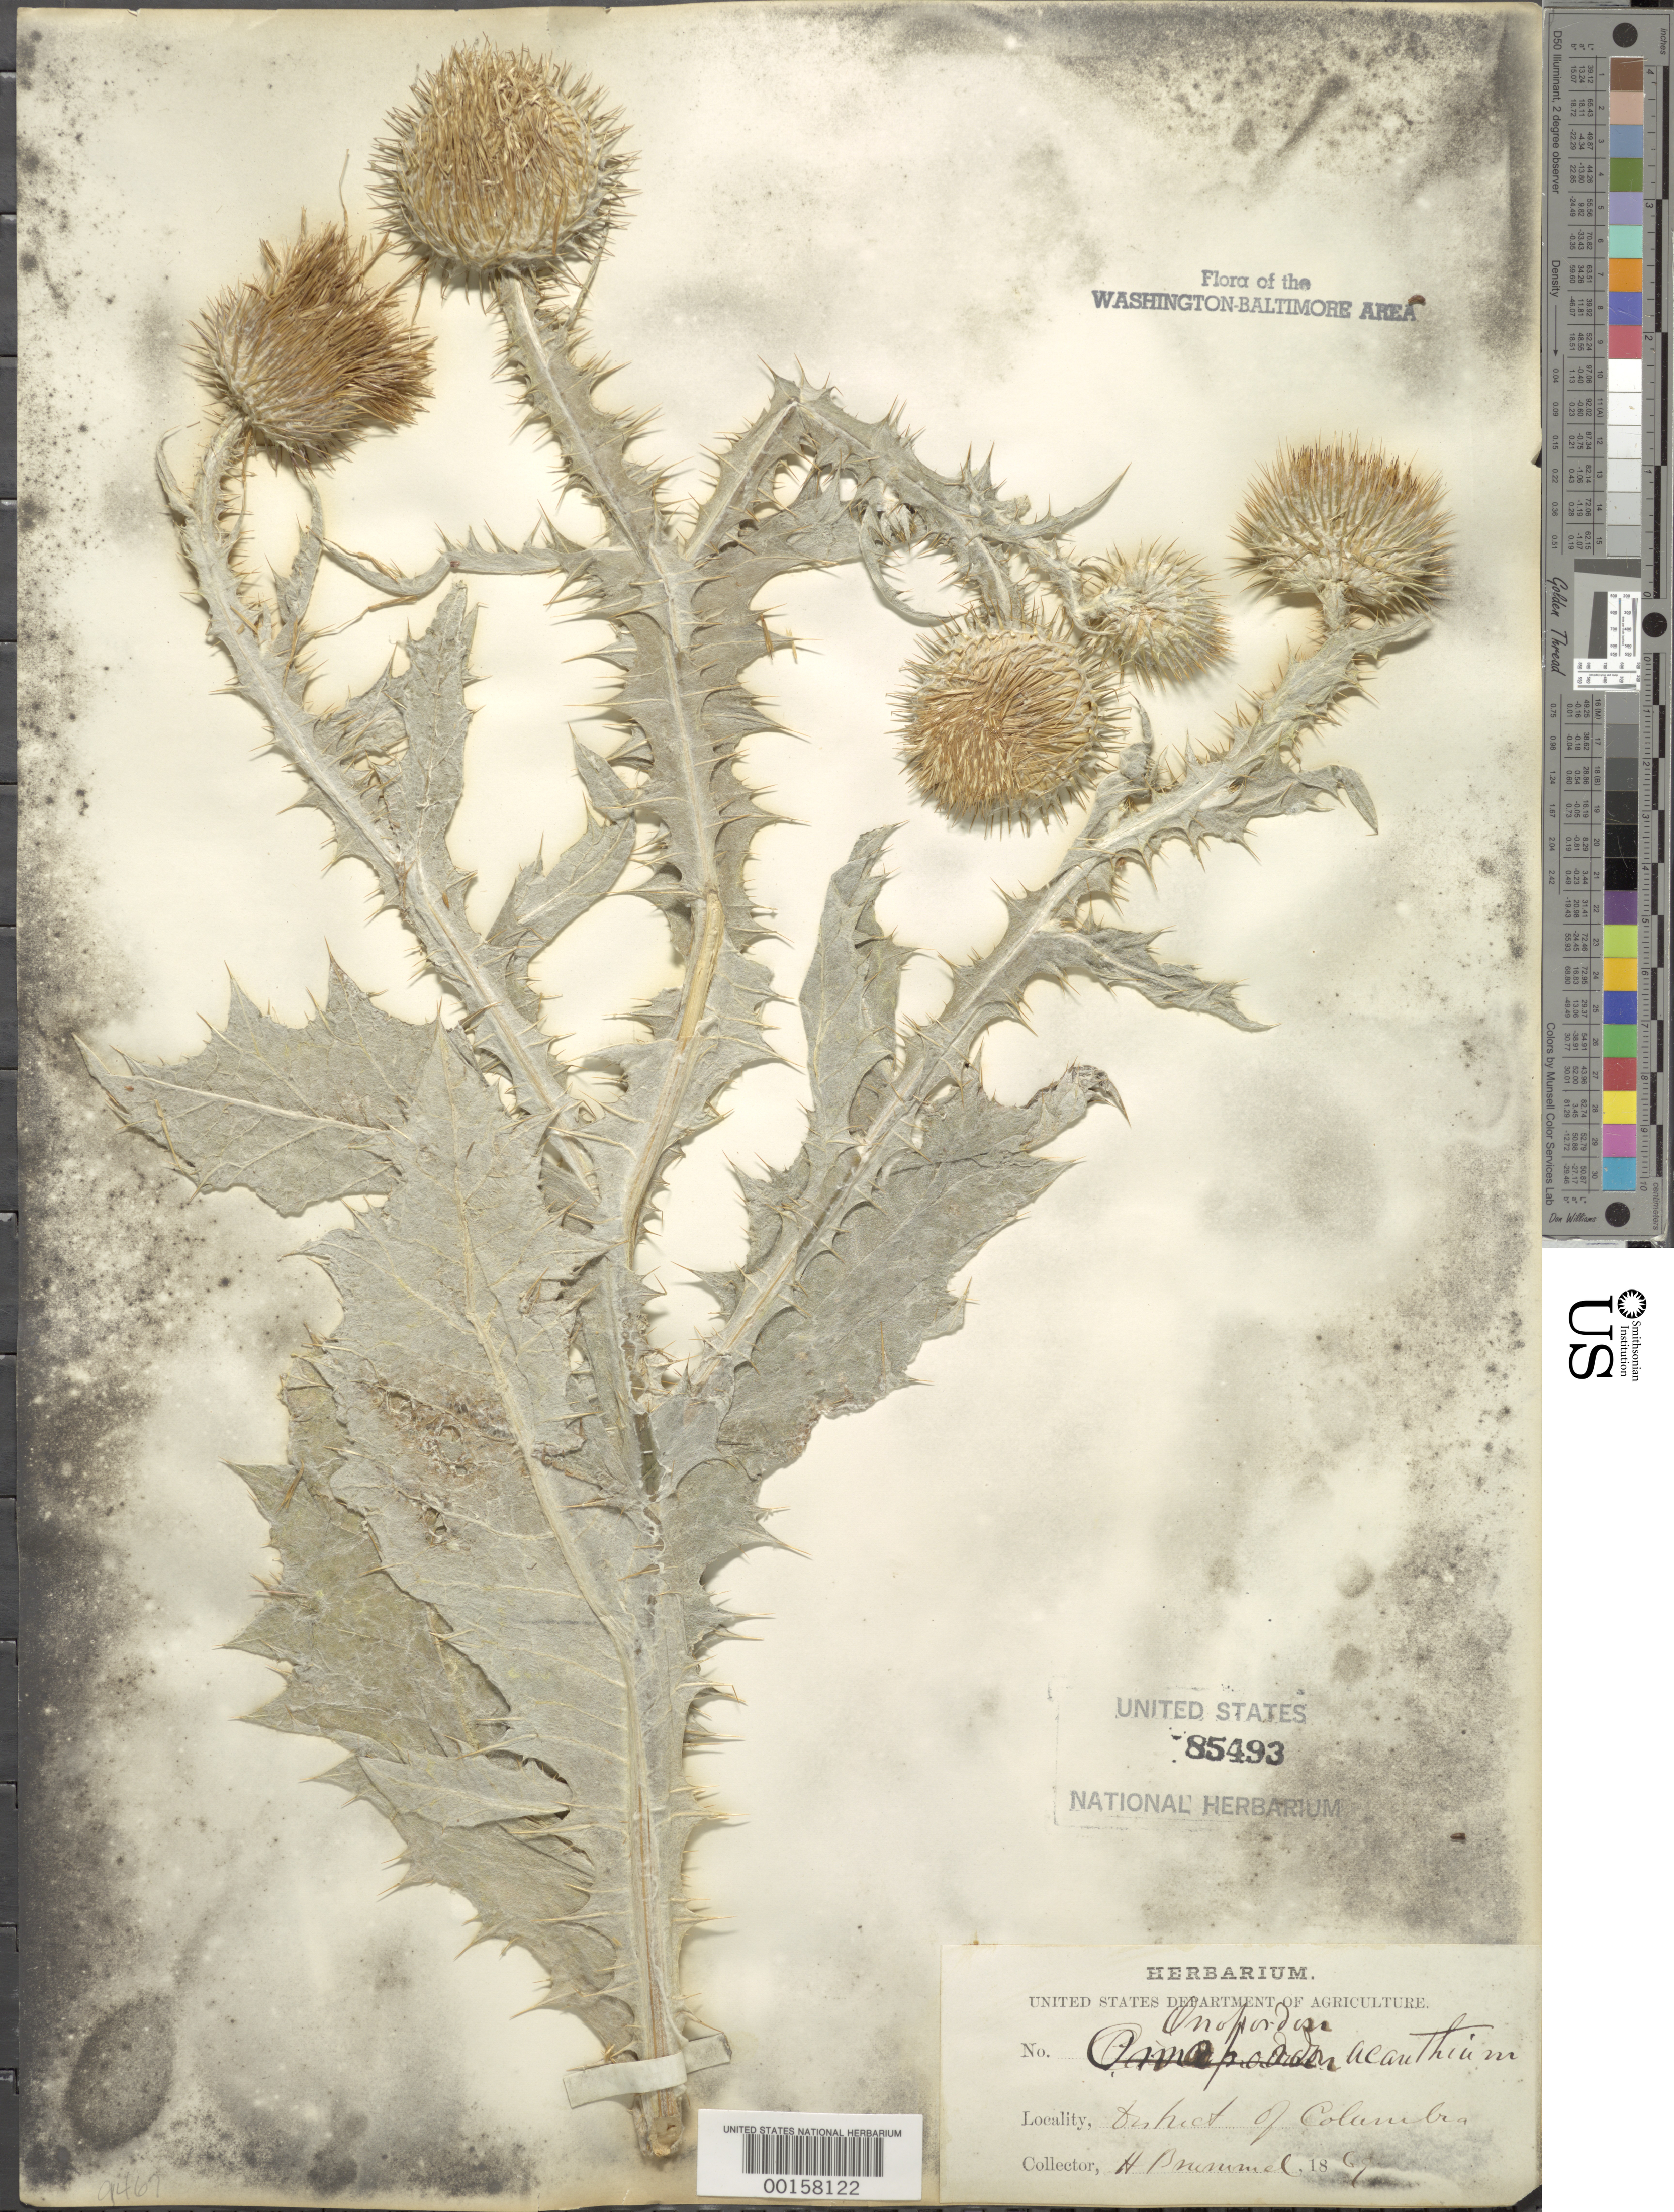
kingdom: Plantae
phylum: Tracheophyta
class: Magnoliopsida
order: Asterales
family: Asteraceae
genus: Onopordum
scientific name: Onopordum acanthium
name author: L.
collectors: H. Brummel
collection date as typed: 1869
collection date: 1869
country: United States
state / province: District of Columbia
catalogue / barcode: US 85493